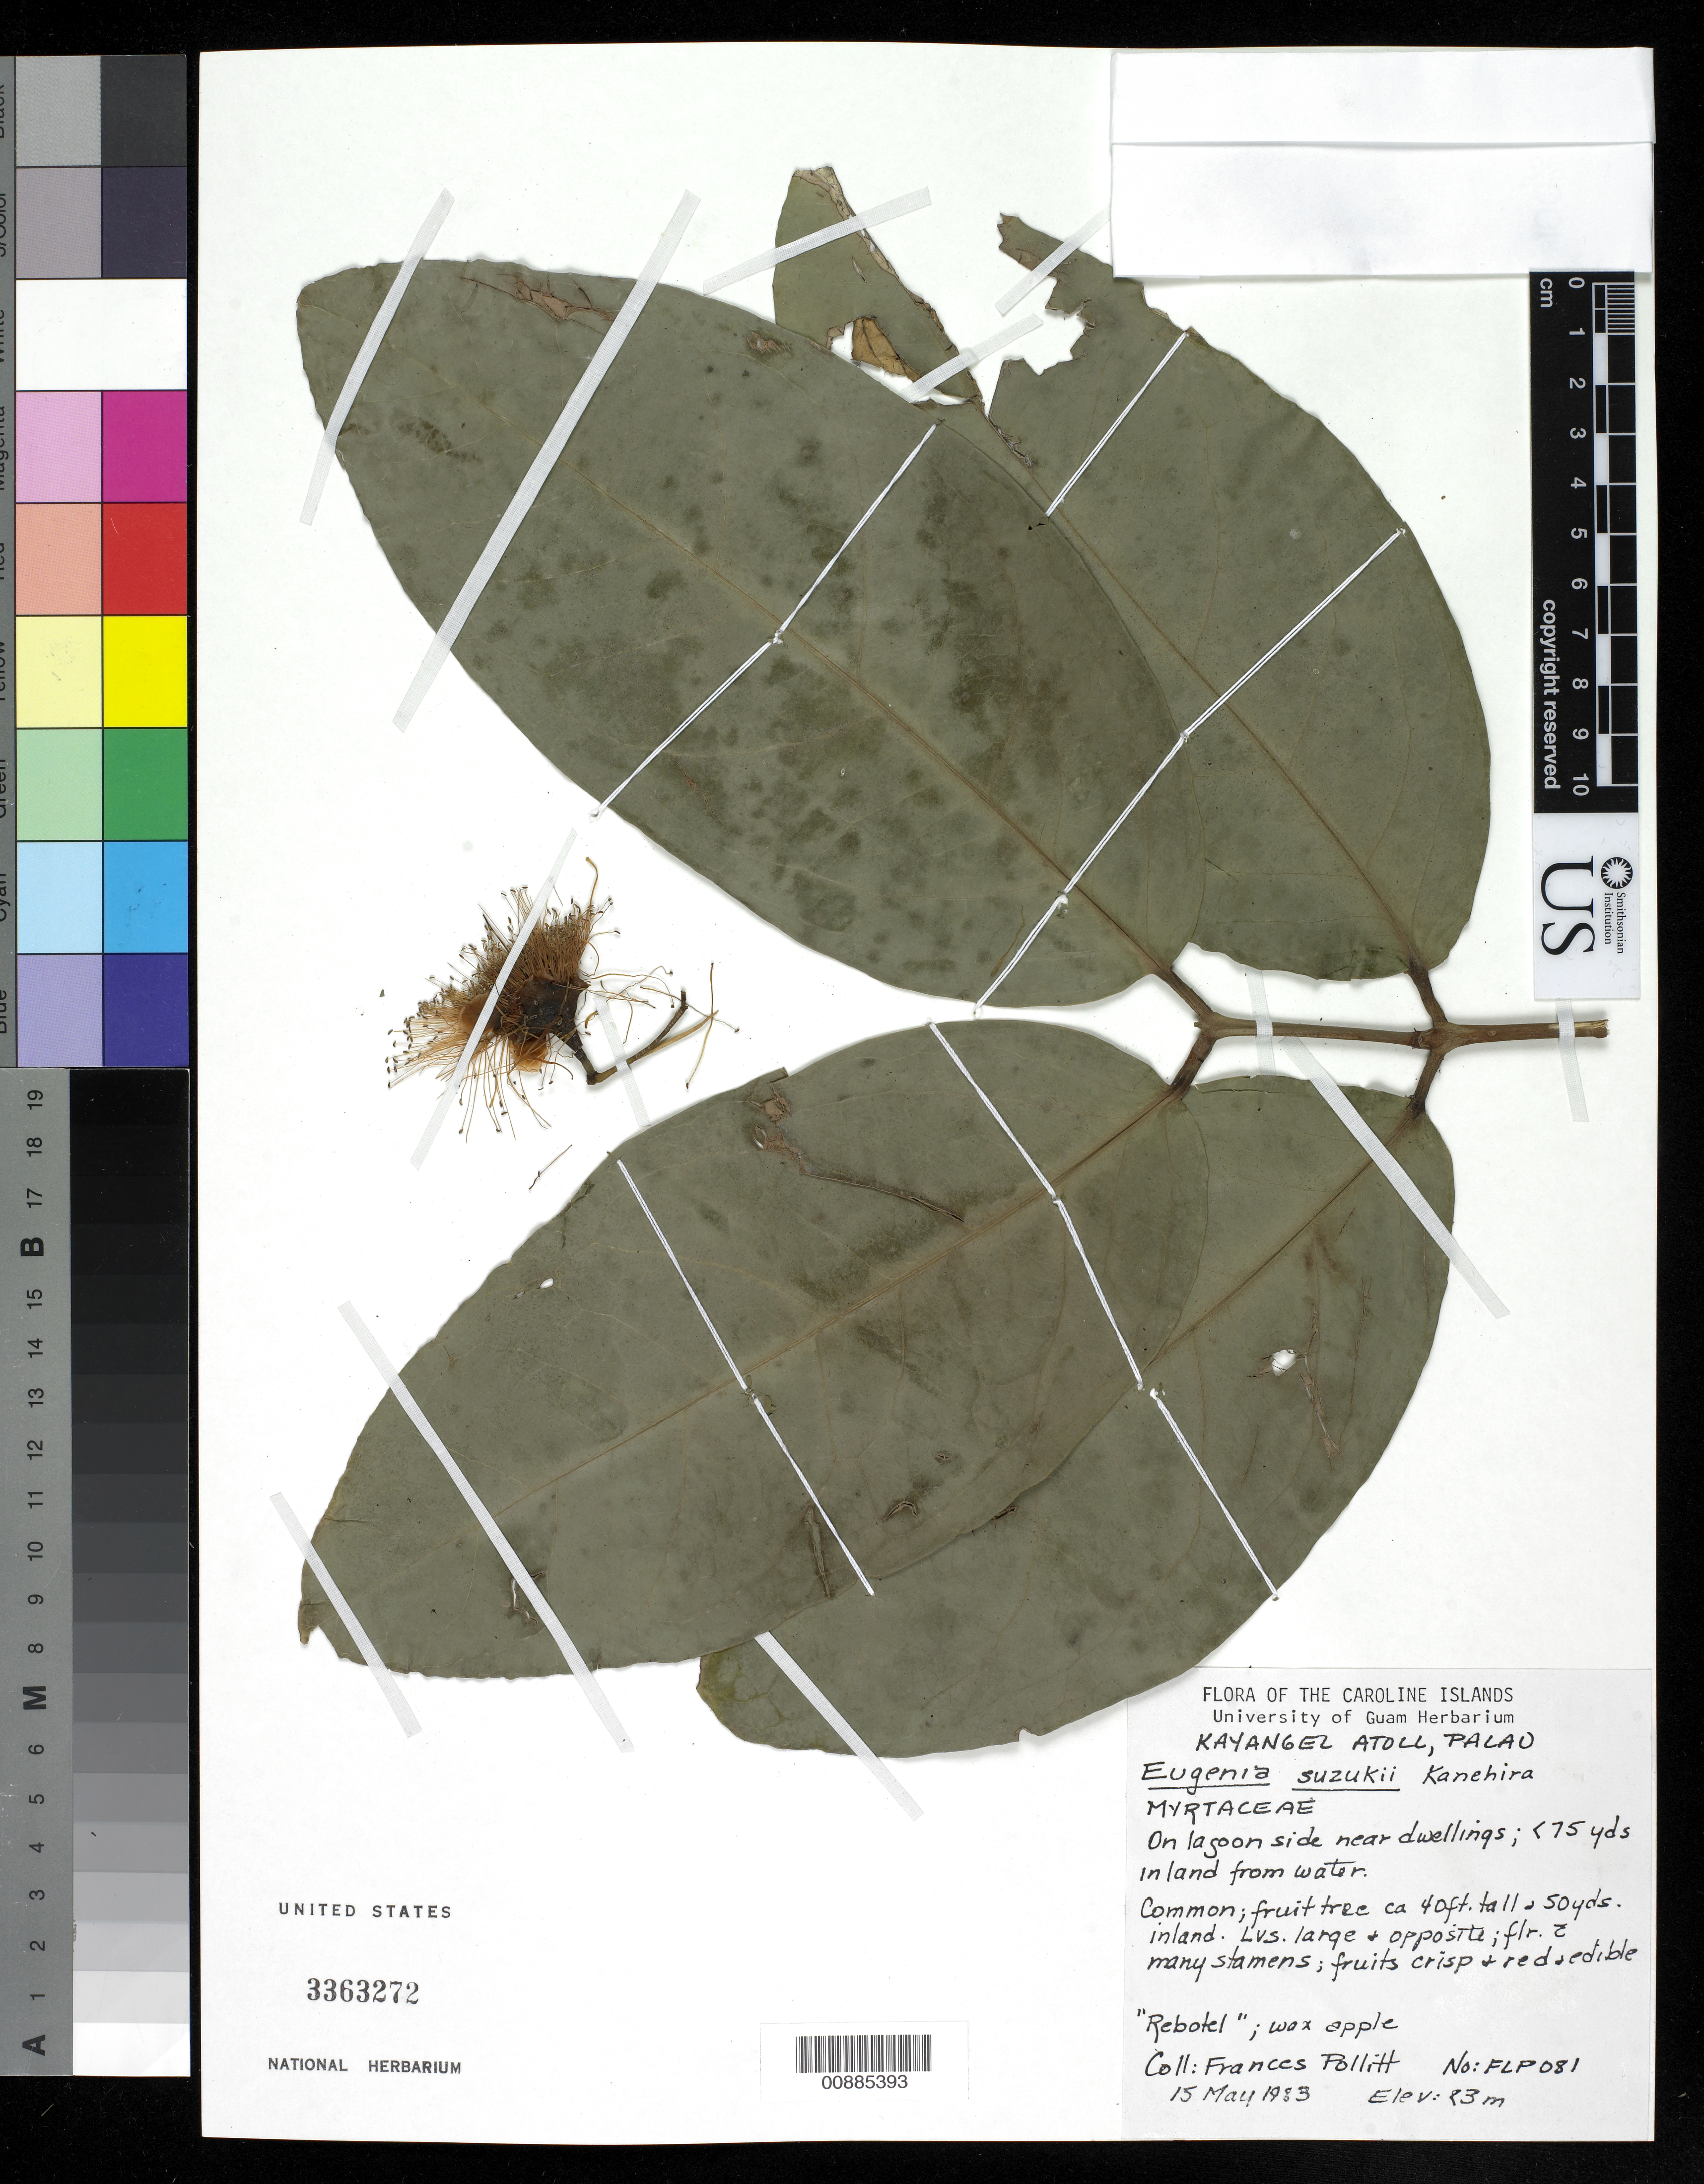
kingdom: Plantae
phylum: Tracheophyta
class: Magnoliopsida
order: Myrtales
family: Myrtaceae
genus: Syzygium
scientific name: Syzygium samarangense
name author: (Blume) Merr. & L.M. Perry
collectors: F. Pollitt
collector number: FLP 081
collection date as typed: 15 May 1983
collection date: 1983-05-15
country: Palau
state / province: Kayangel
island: Ngcheangel [Kayangel] Atoll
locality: on lagoon side near dwellings; <75 yds inland from water.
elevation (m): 3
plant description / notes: cited by Byng et al., Phytotaxa 427(2): 124. 2019.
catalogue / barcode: US 3363272